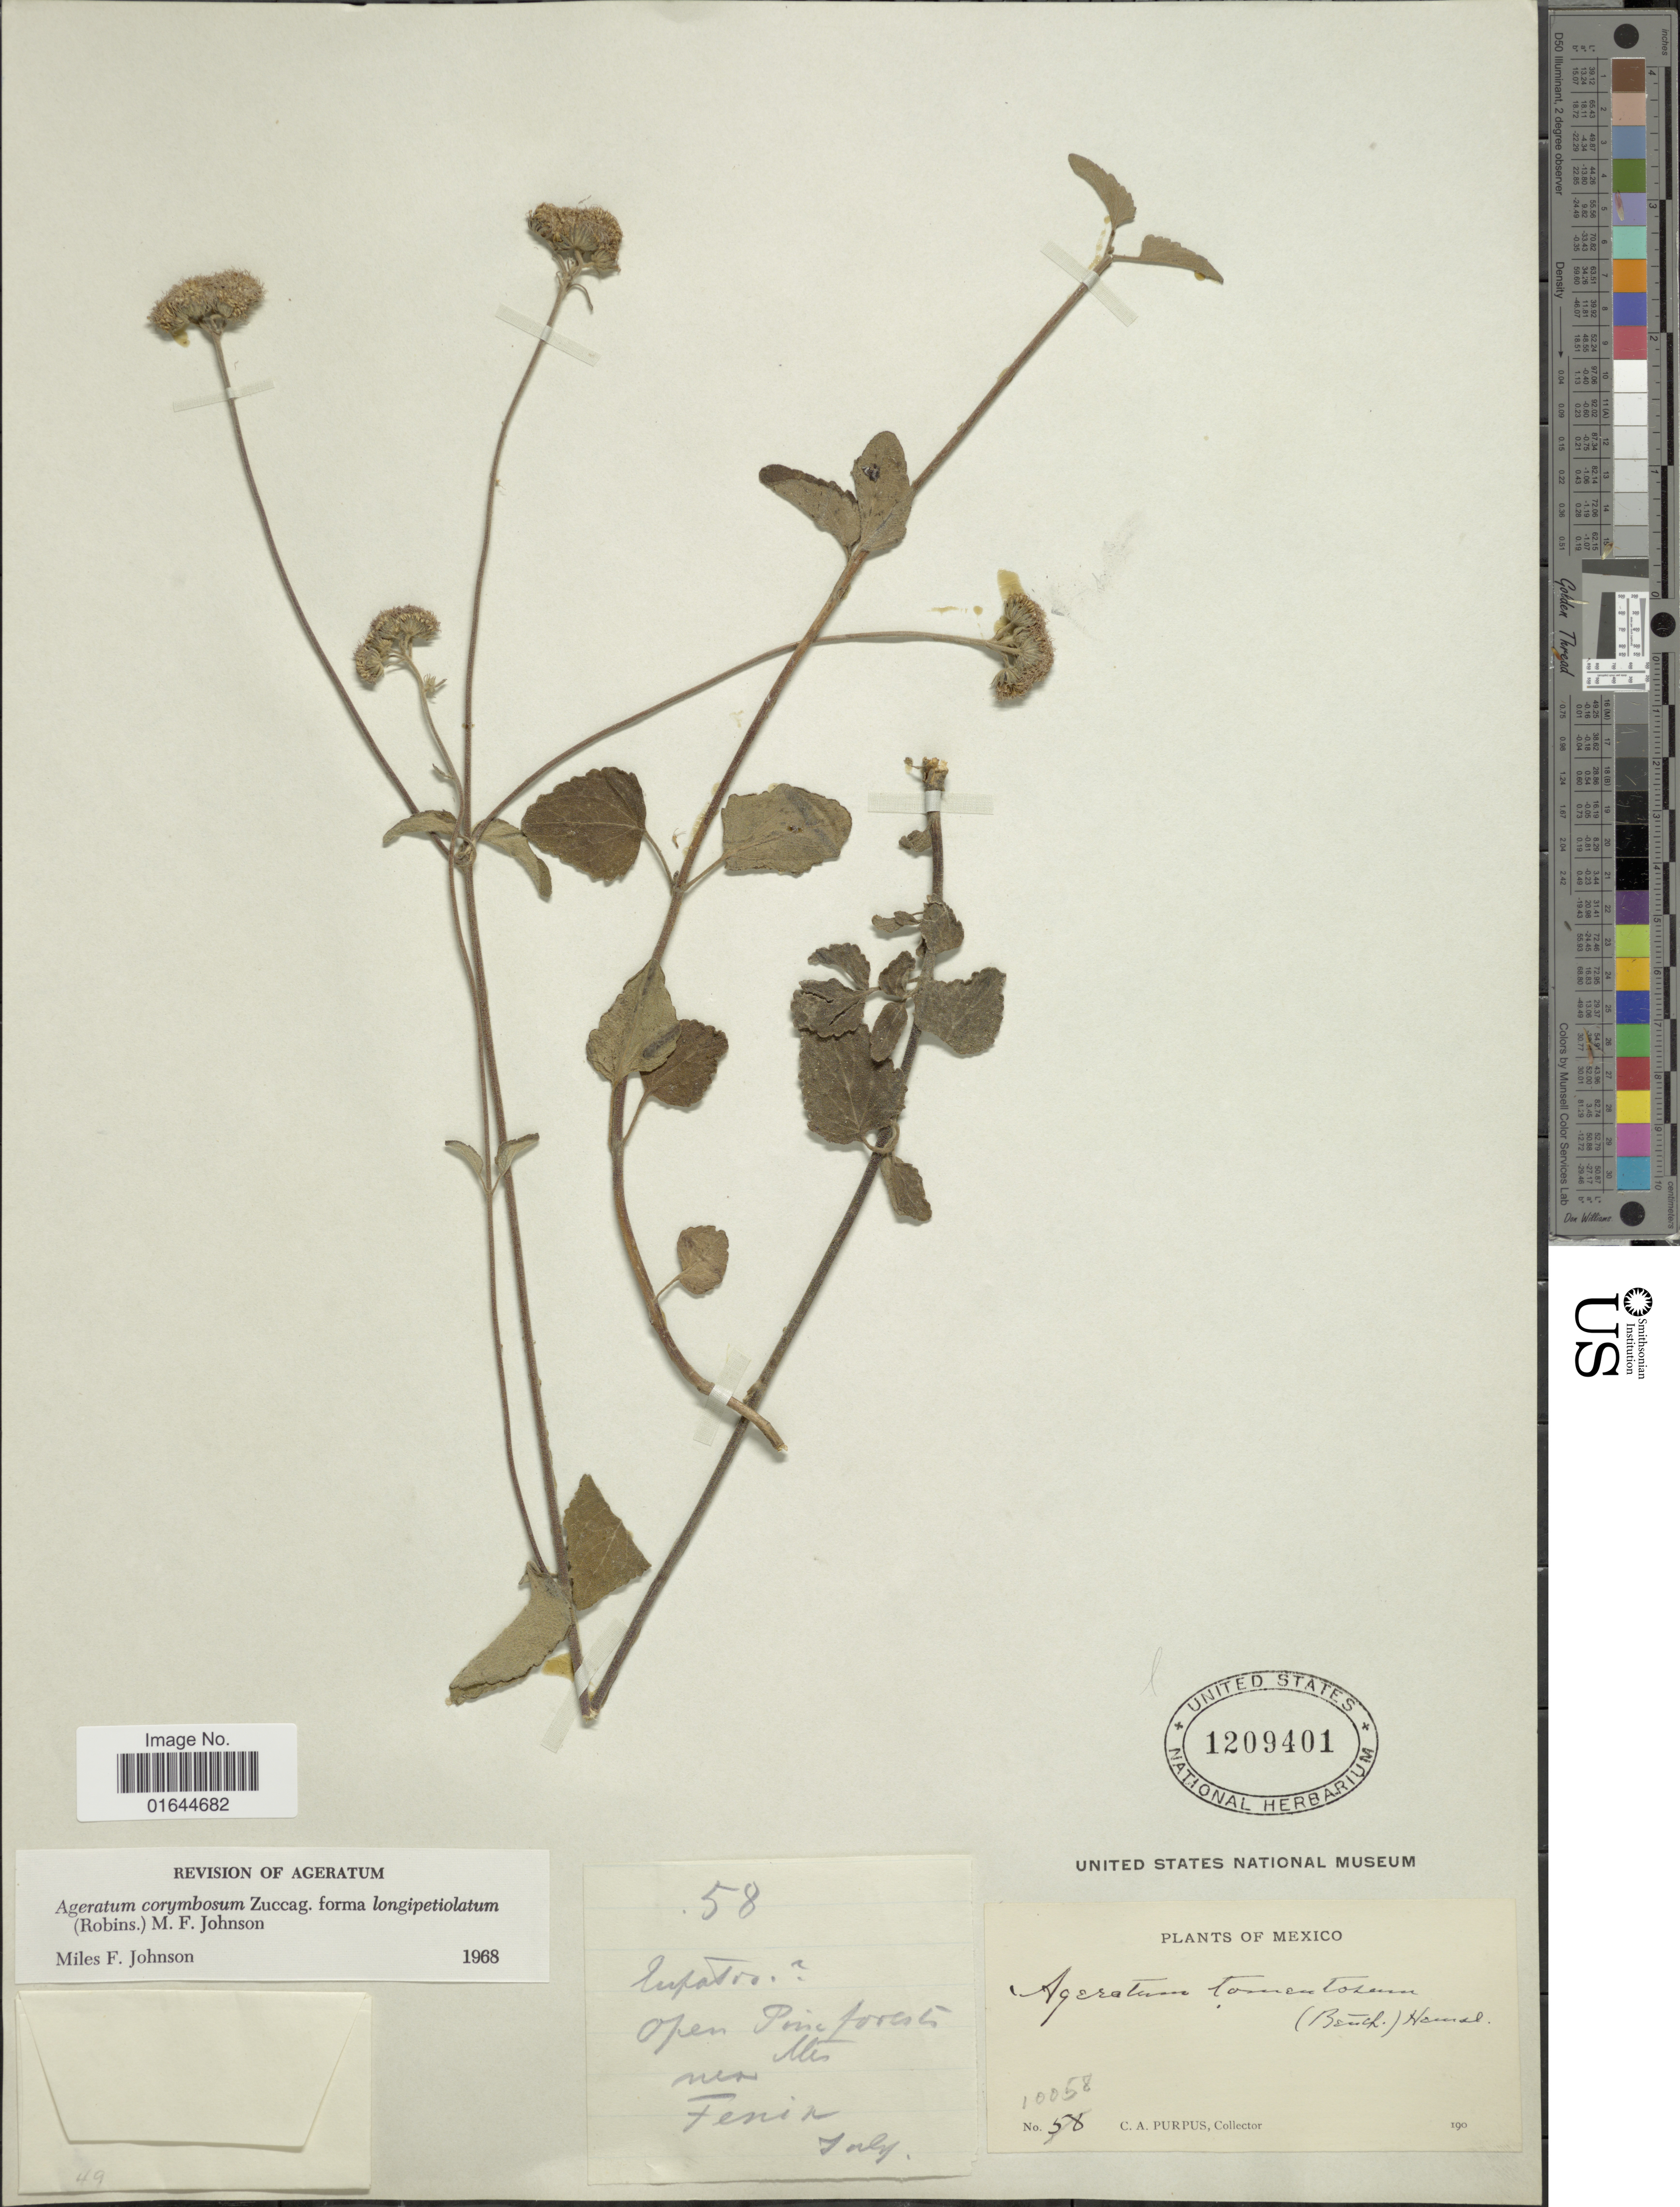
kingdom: Plantae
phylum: Tracheophyta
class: Magnoliopsida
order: Asterales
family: Asteraceae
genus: Ageratum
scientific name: Ageratum corymbosum f. longipetiolatum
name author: (B.L. Rob.) M.F. Johnson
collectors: C. A. Purpus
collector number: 10058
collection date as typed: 07/190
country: Mexico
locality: Open Pine forest , Mts near Fenin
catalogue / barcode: US 1209401